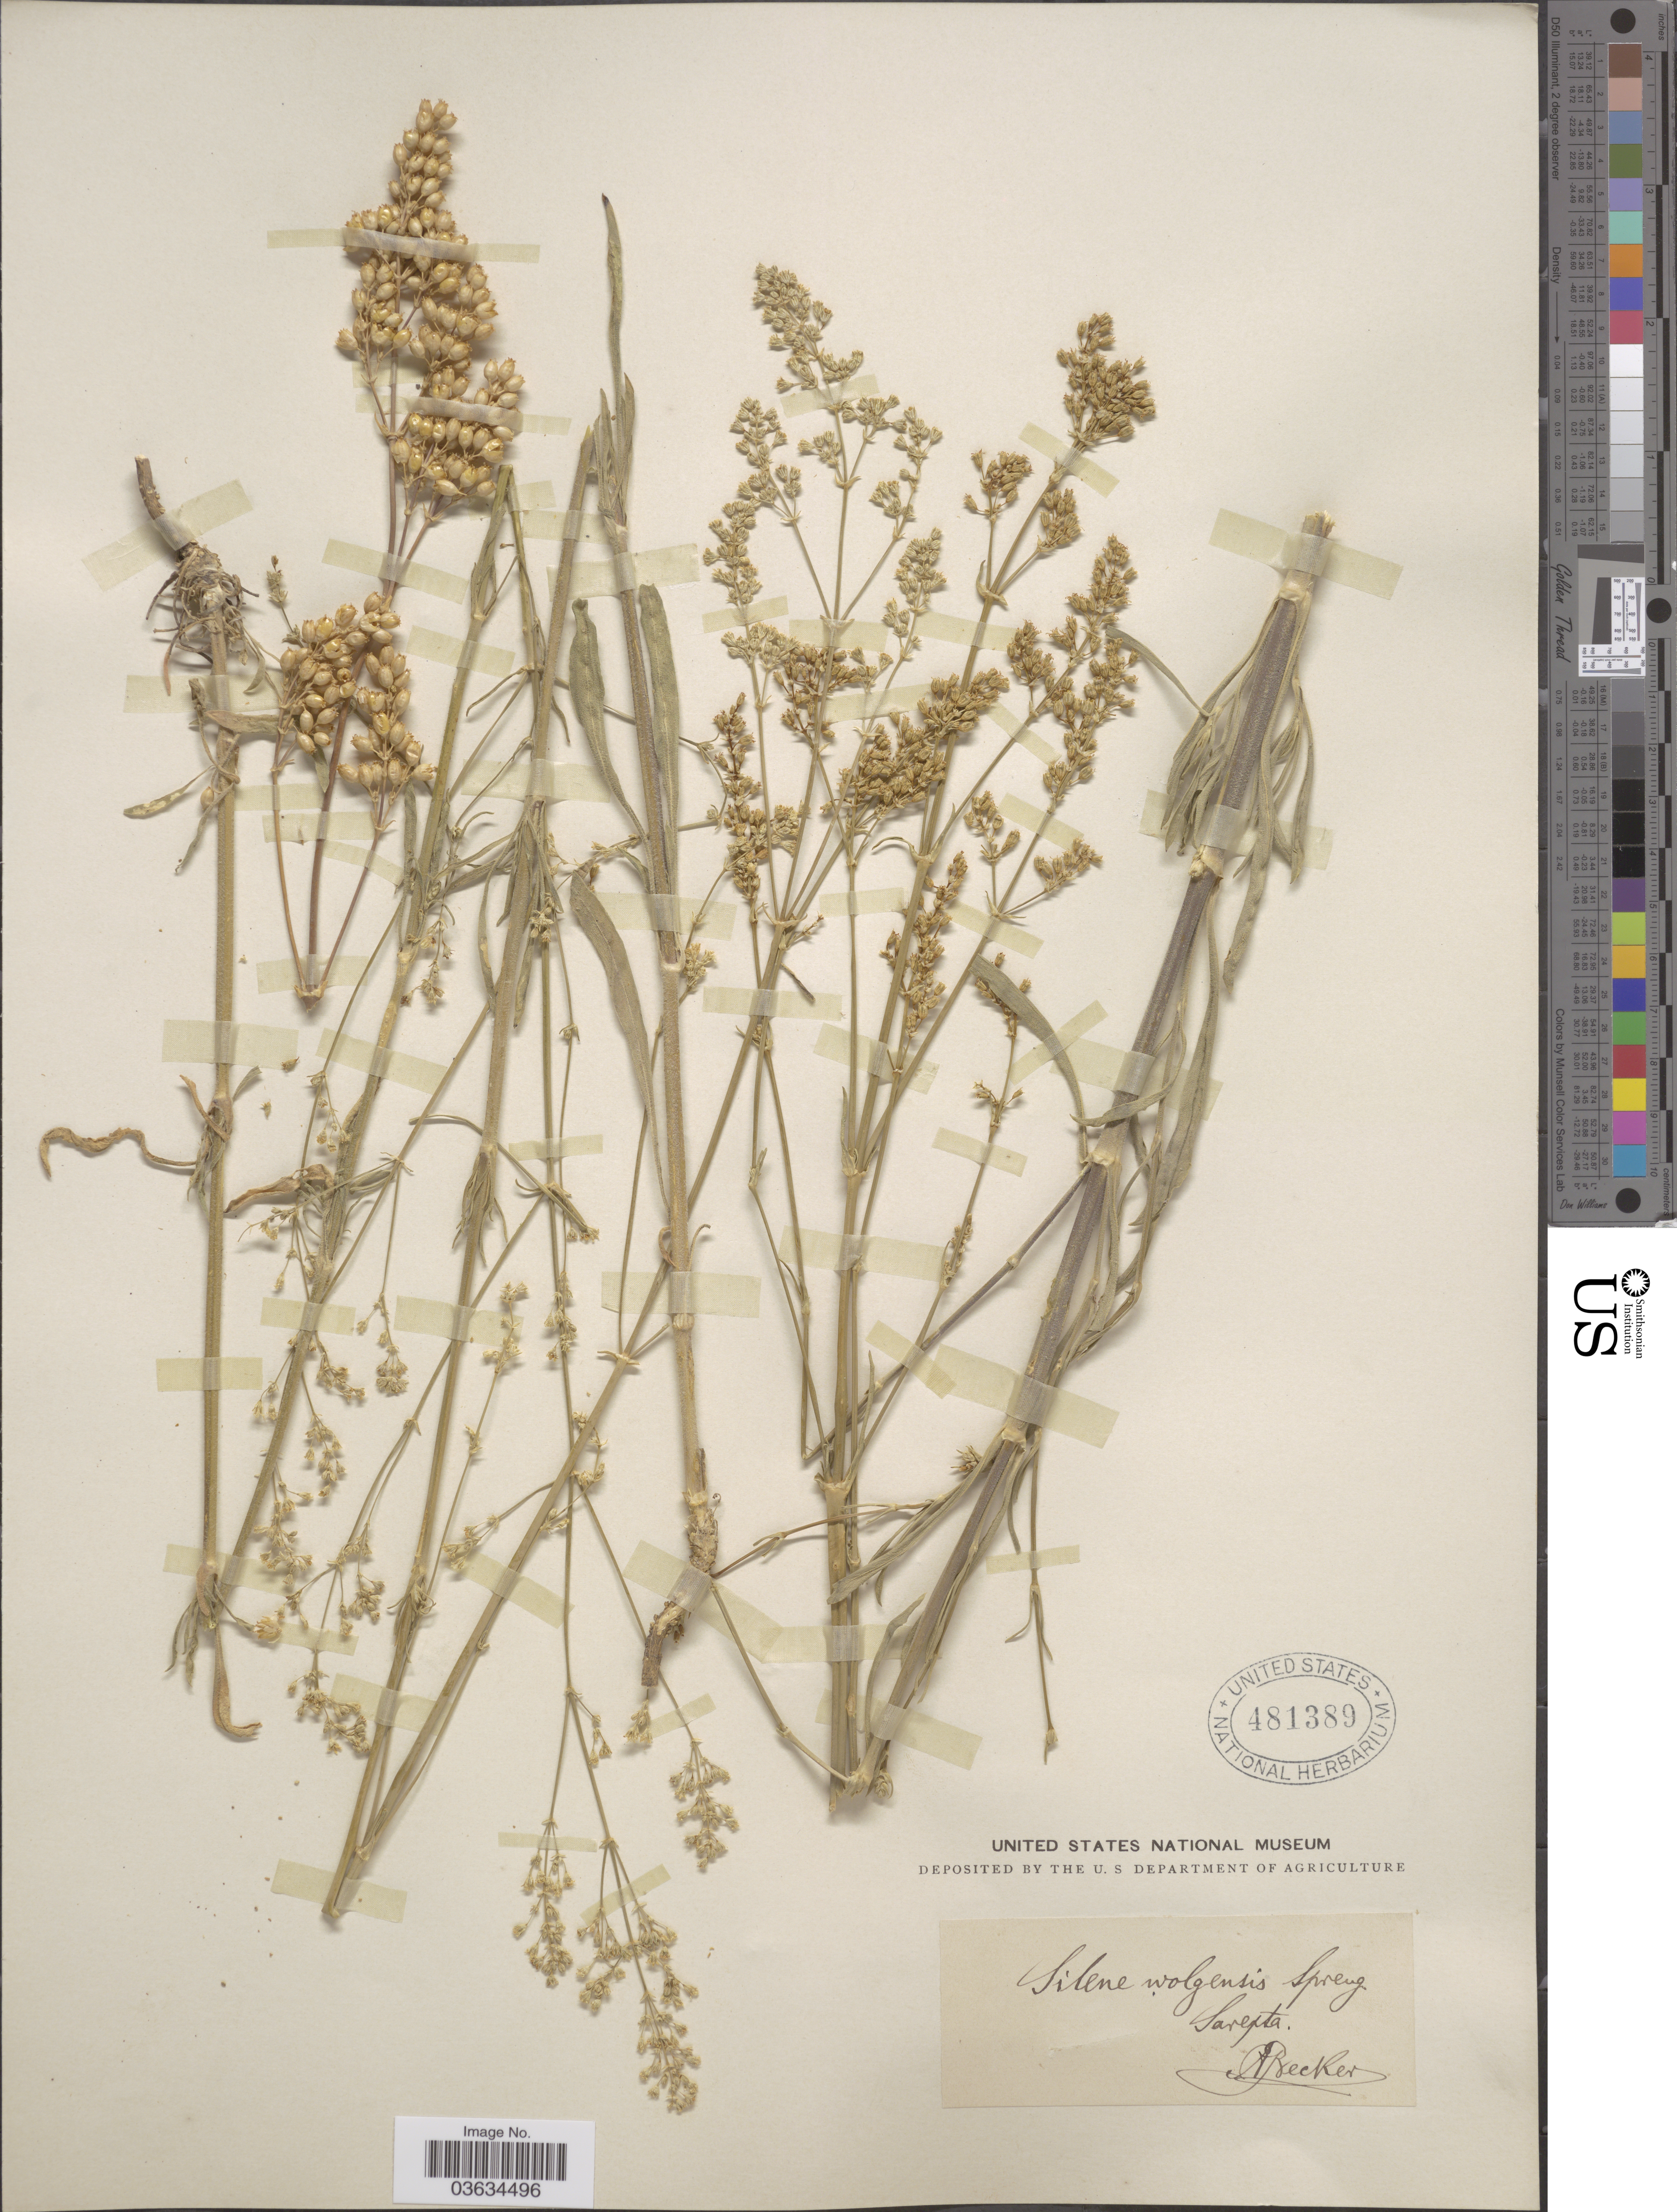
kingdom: Plantae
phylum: Tracheophyta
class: Magnoliopsida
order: Caryophyllales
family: Caryophyllaceae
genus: Silene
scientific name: Silene wolgensis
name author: (Hornem.) Otth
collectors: A. Becker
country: Russian Federation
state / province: Volgograd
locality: Sarepta.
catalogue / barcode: US 481389